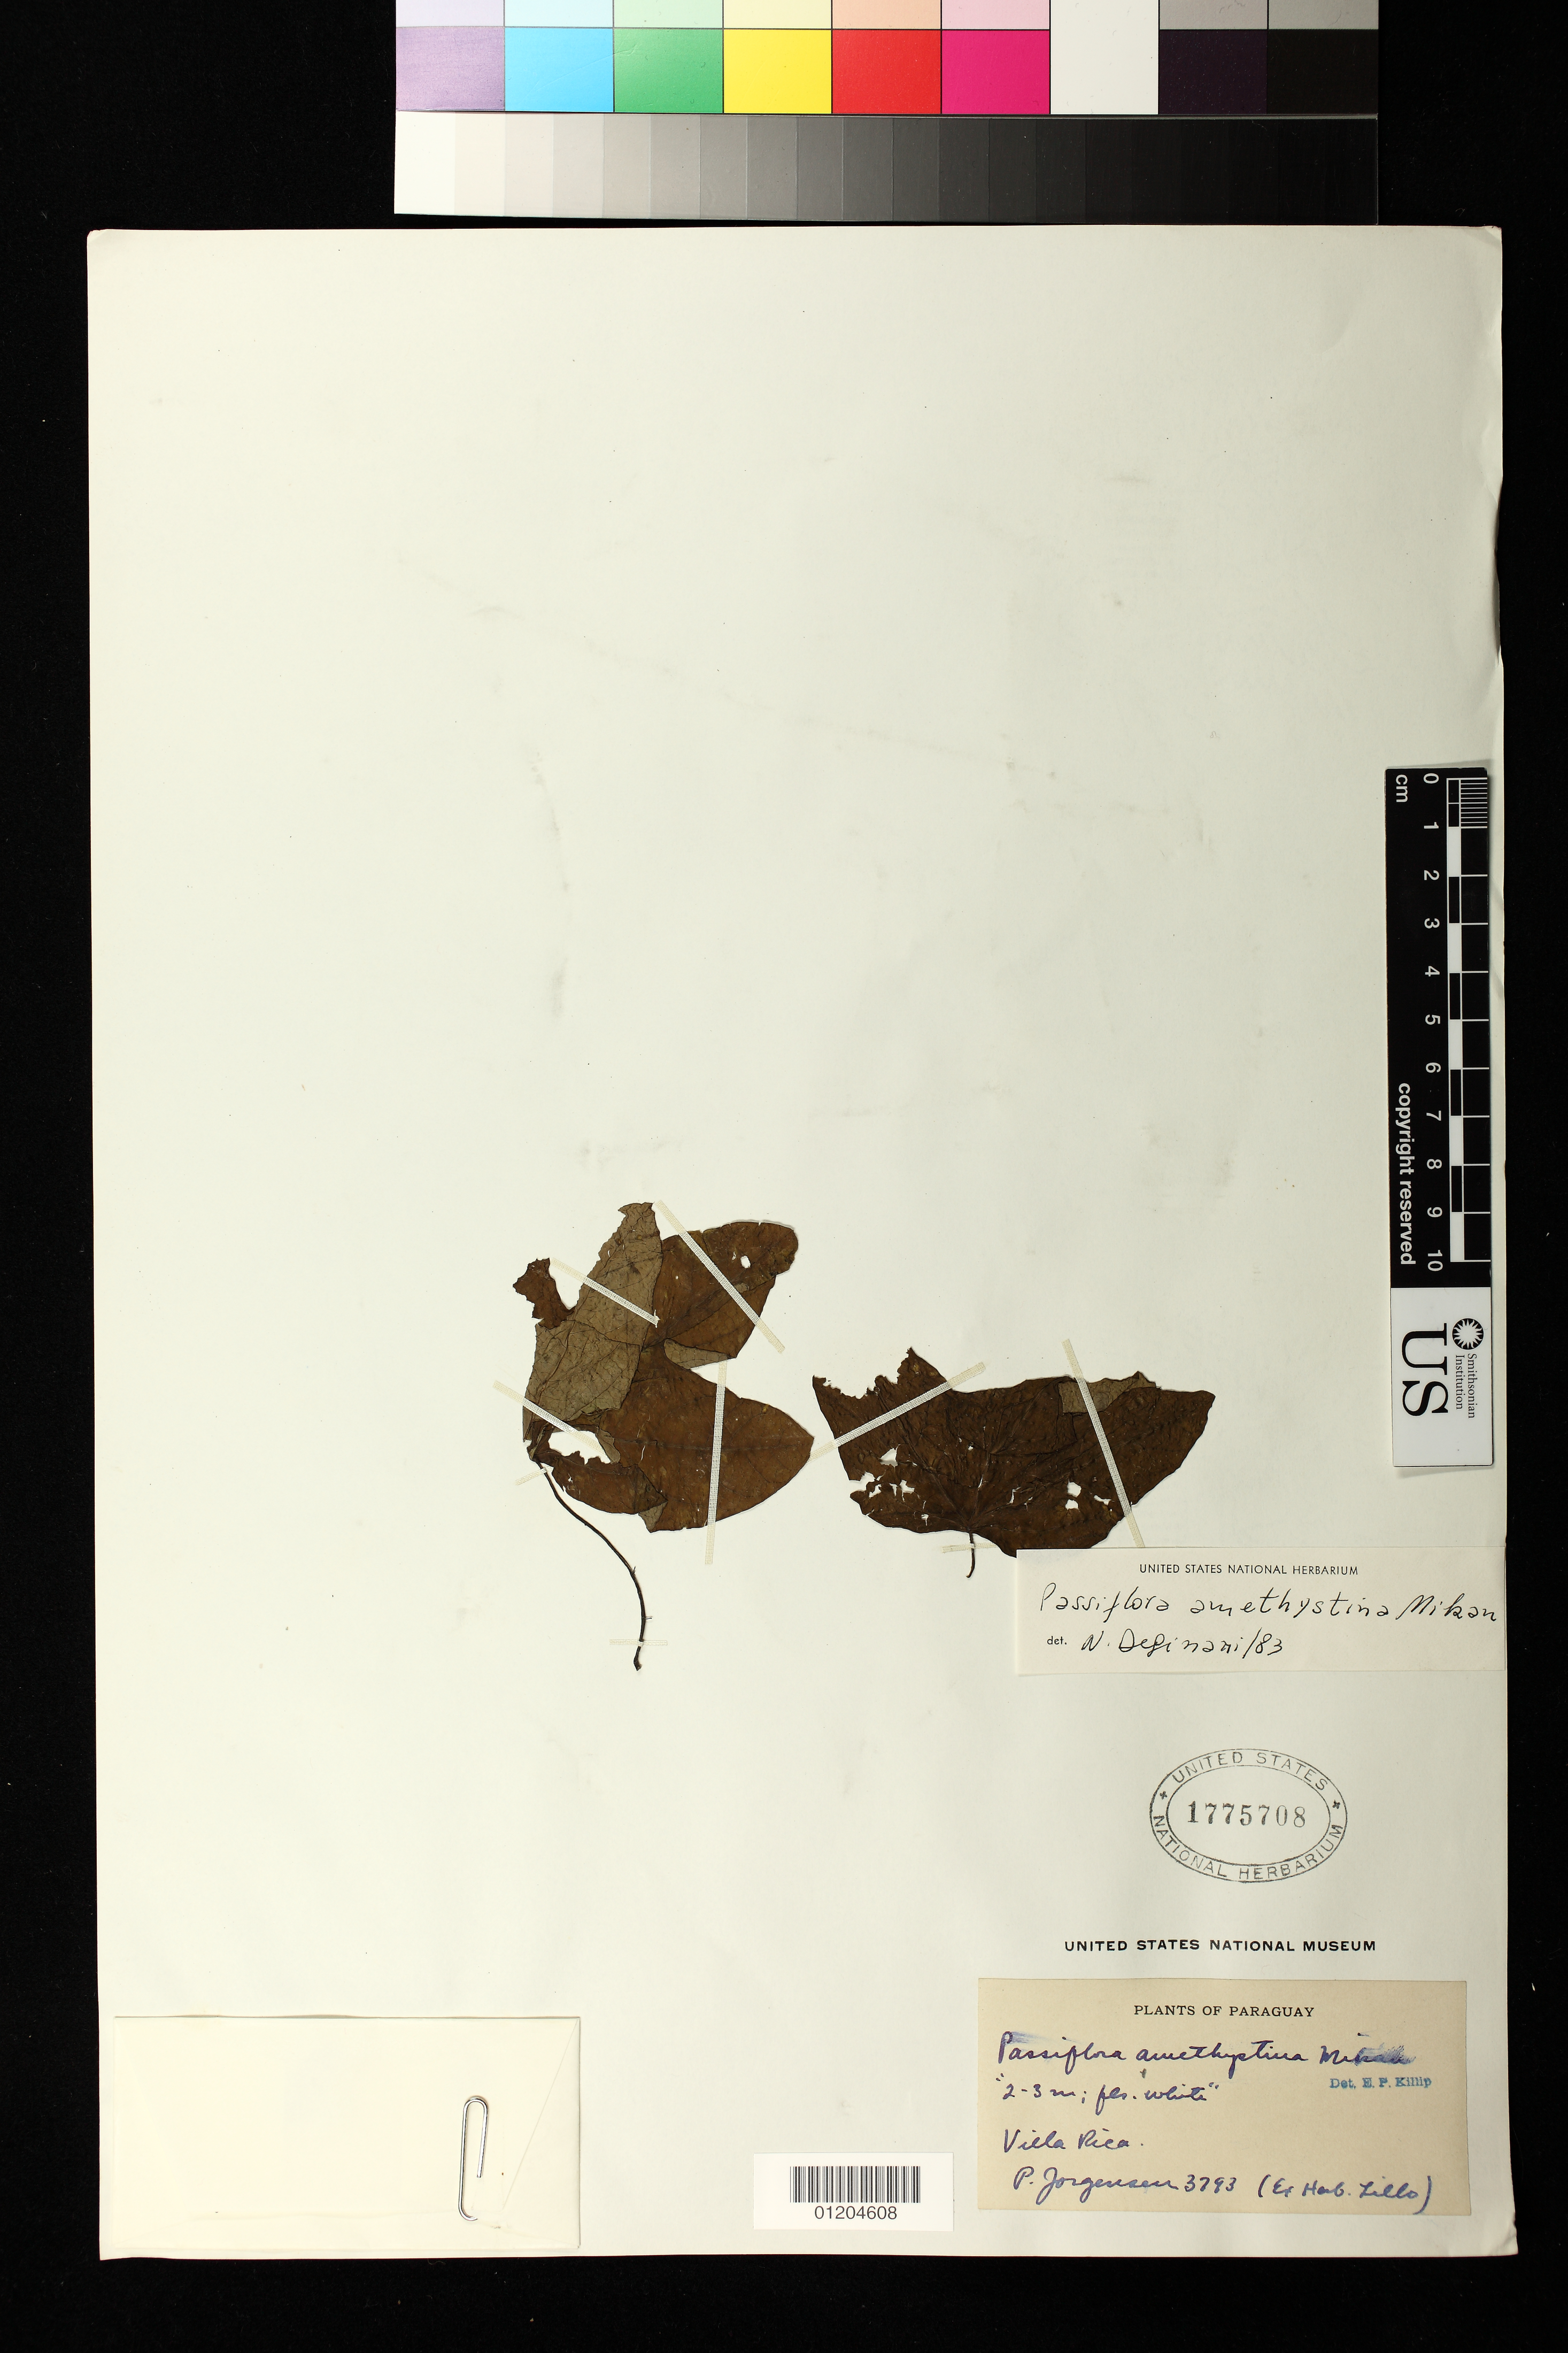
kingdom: Plantae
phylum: Tracheophyta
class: Magnoliopsida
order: Malpighiales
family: Passifloraceae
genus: Passiflora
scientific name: Passiflora amethystina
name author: J.C. Mikan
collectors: P. Jörgensen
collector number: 3793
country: Paraguay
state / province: Guaira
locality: Villa Rica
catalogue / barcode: US 1775708